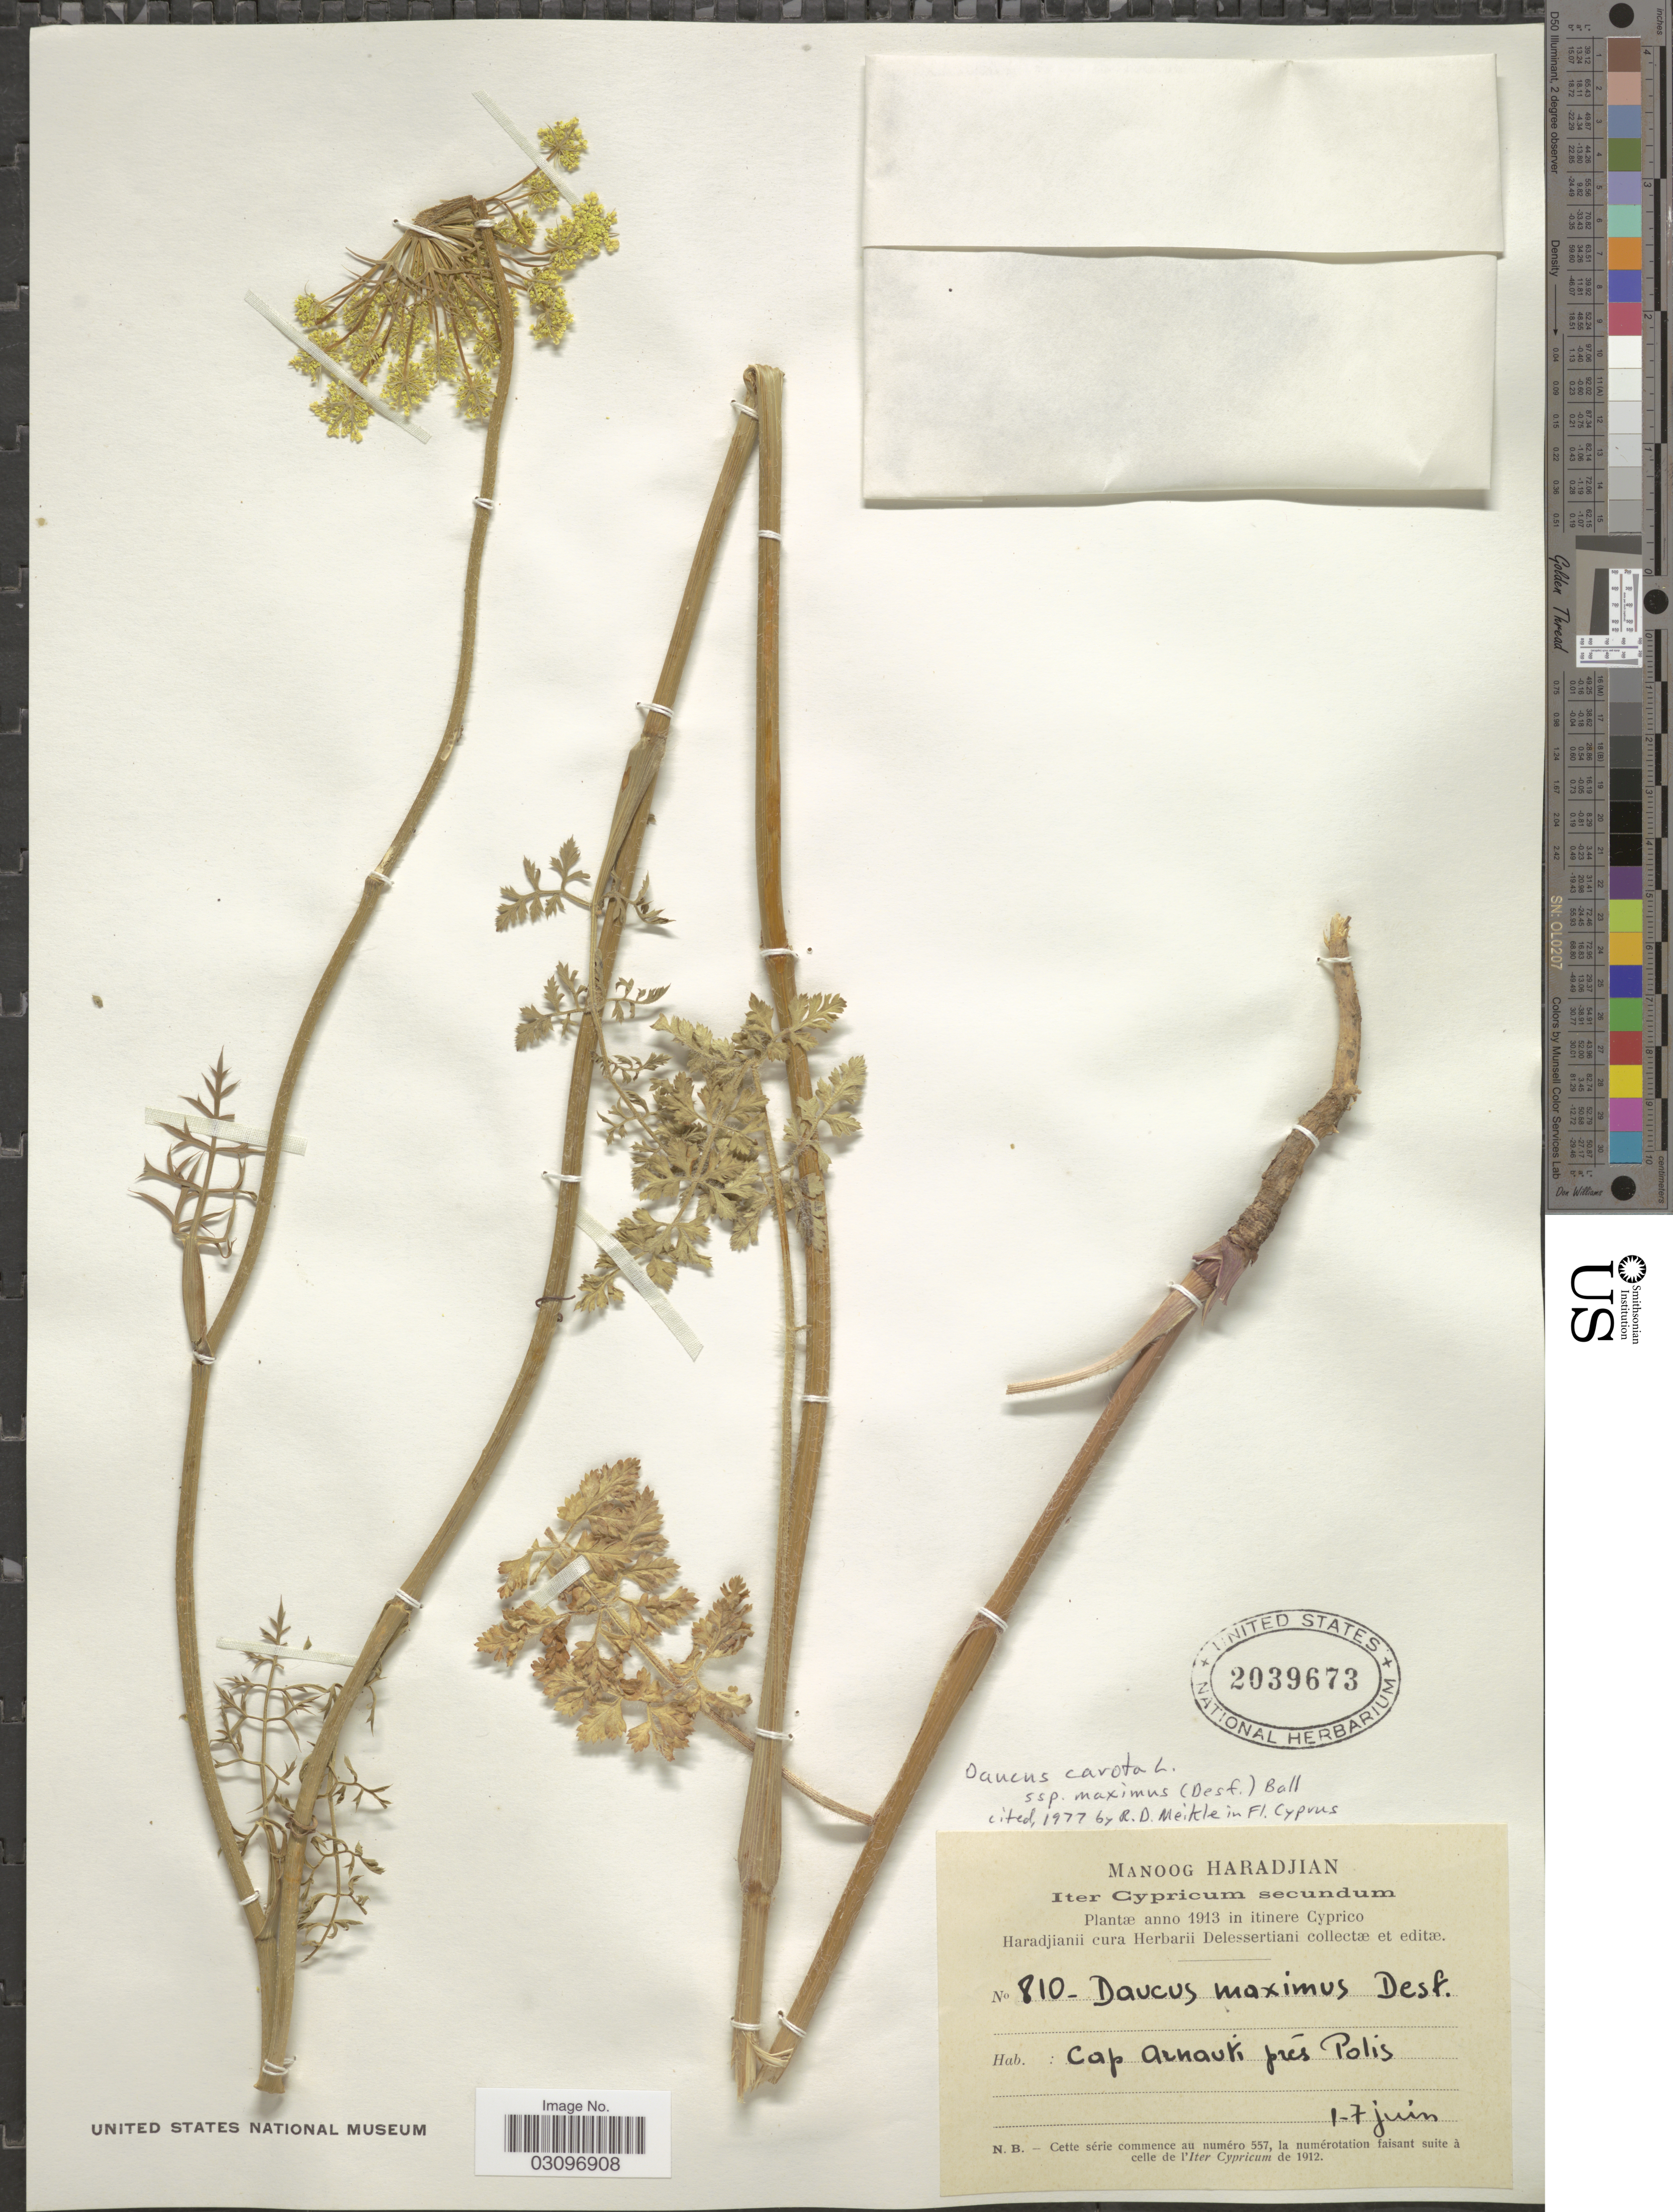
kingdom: Plantae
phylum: Tracheophyta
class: Magnoliopsida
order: Apiales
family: Apiaceae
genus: Daucus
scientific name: Daucus carota subsp. maximus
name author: (Desf.) Ball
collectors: M. Haradjian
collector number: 810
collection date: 1913-06-01/1913-06-07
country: Cyprus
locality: Cypricum. Cap Arnauti prés Polis.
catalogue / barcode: US 2039673